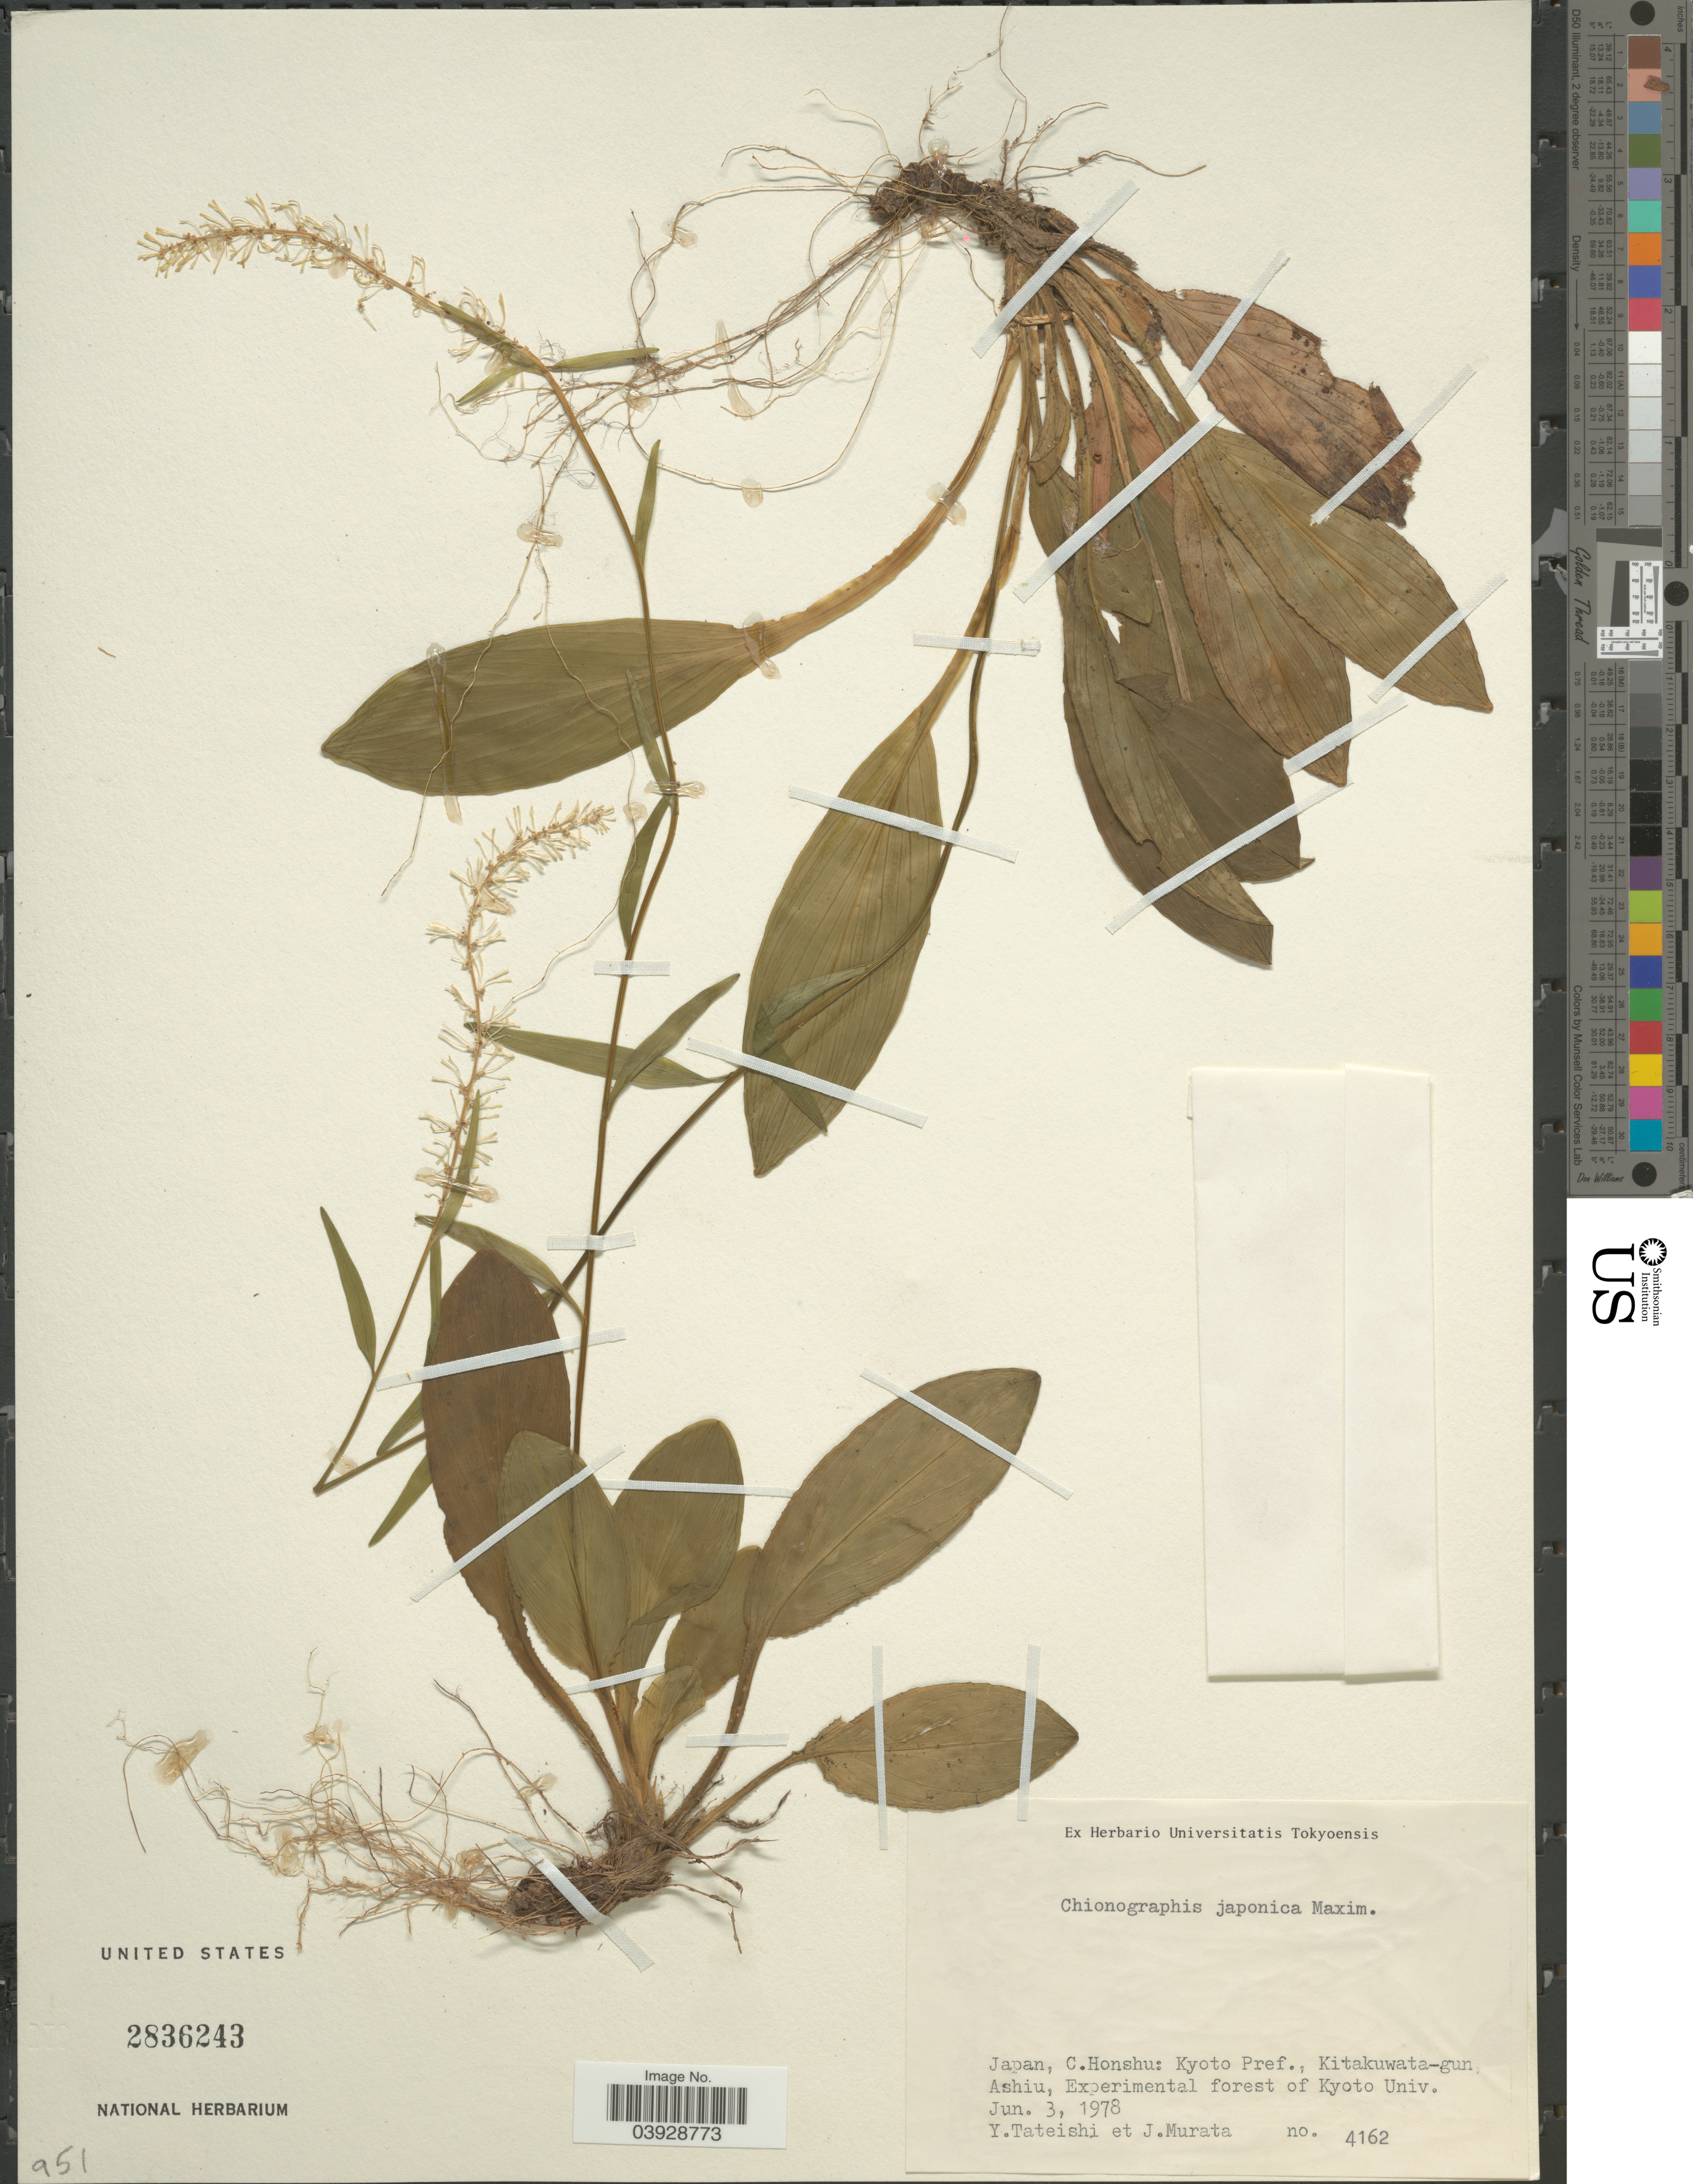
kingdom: Plantae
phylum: Tracheophyta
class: Liliopsida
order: Liliales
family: Melanthiaceae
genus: Chionographis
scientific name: Chionographis japonica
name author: Maxim.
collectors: Y. Tateishi & J. Murata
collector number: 4162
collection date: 1978-06-03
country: Japan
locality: C. Honshu: Kyoto Pref., Kitakuwata-gun. Ashiu, Experimental forest of Kyoto Univ.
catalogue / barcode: US 2836243